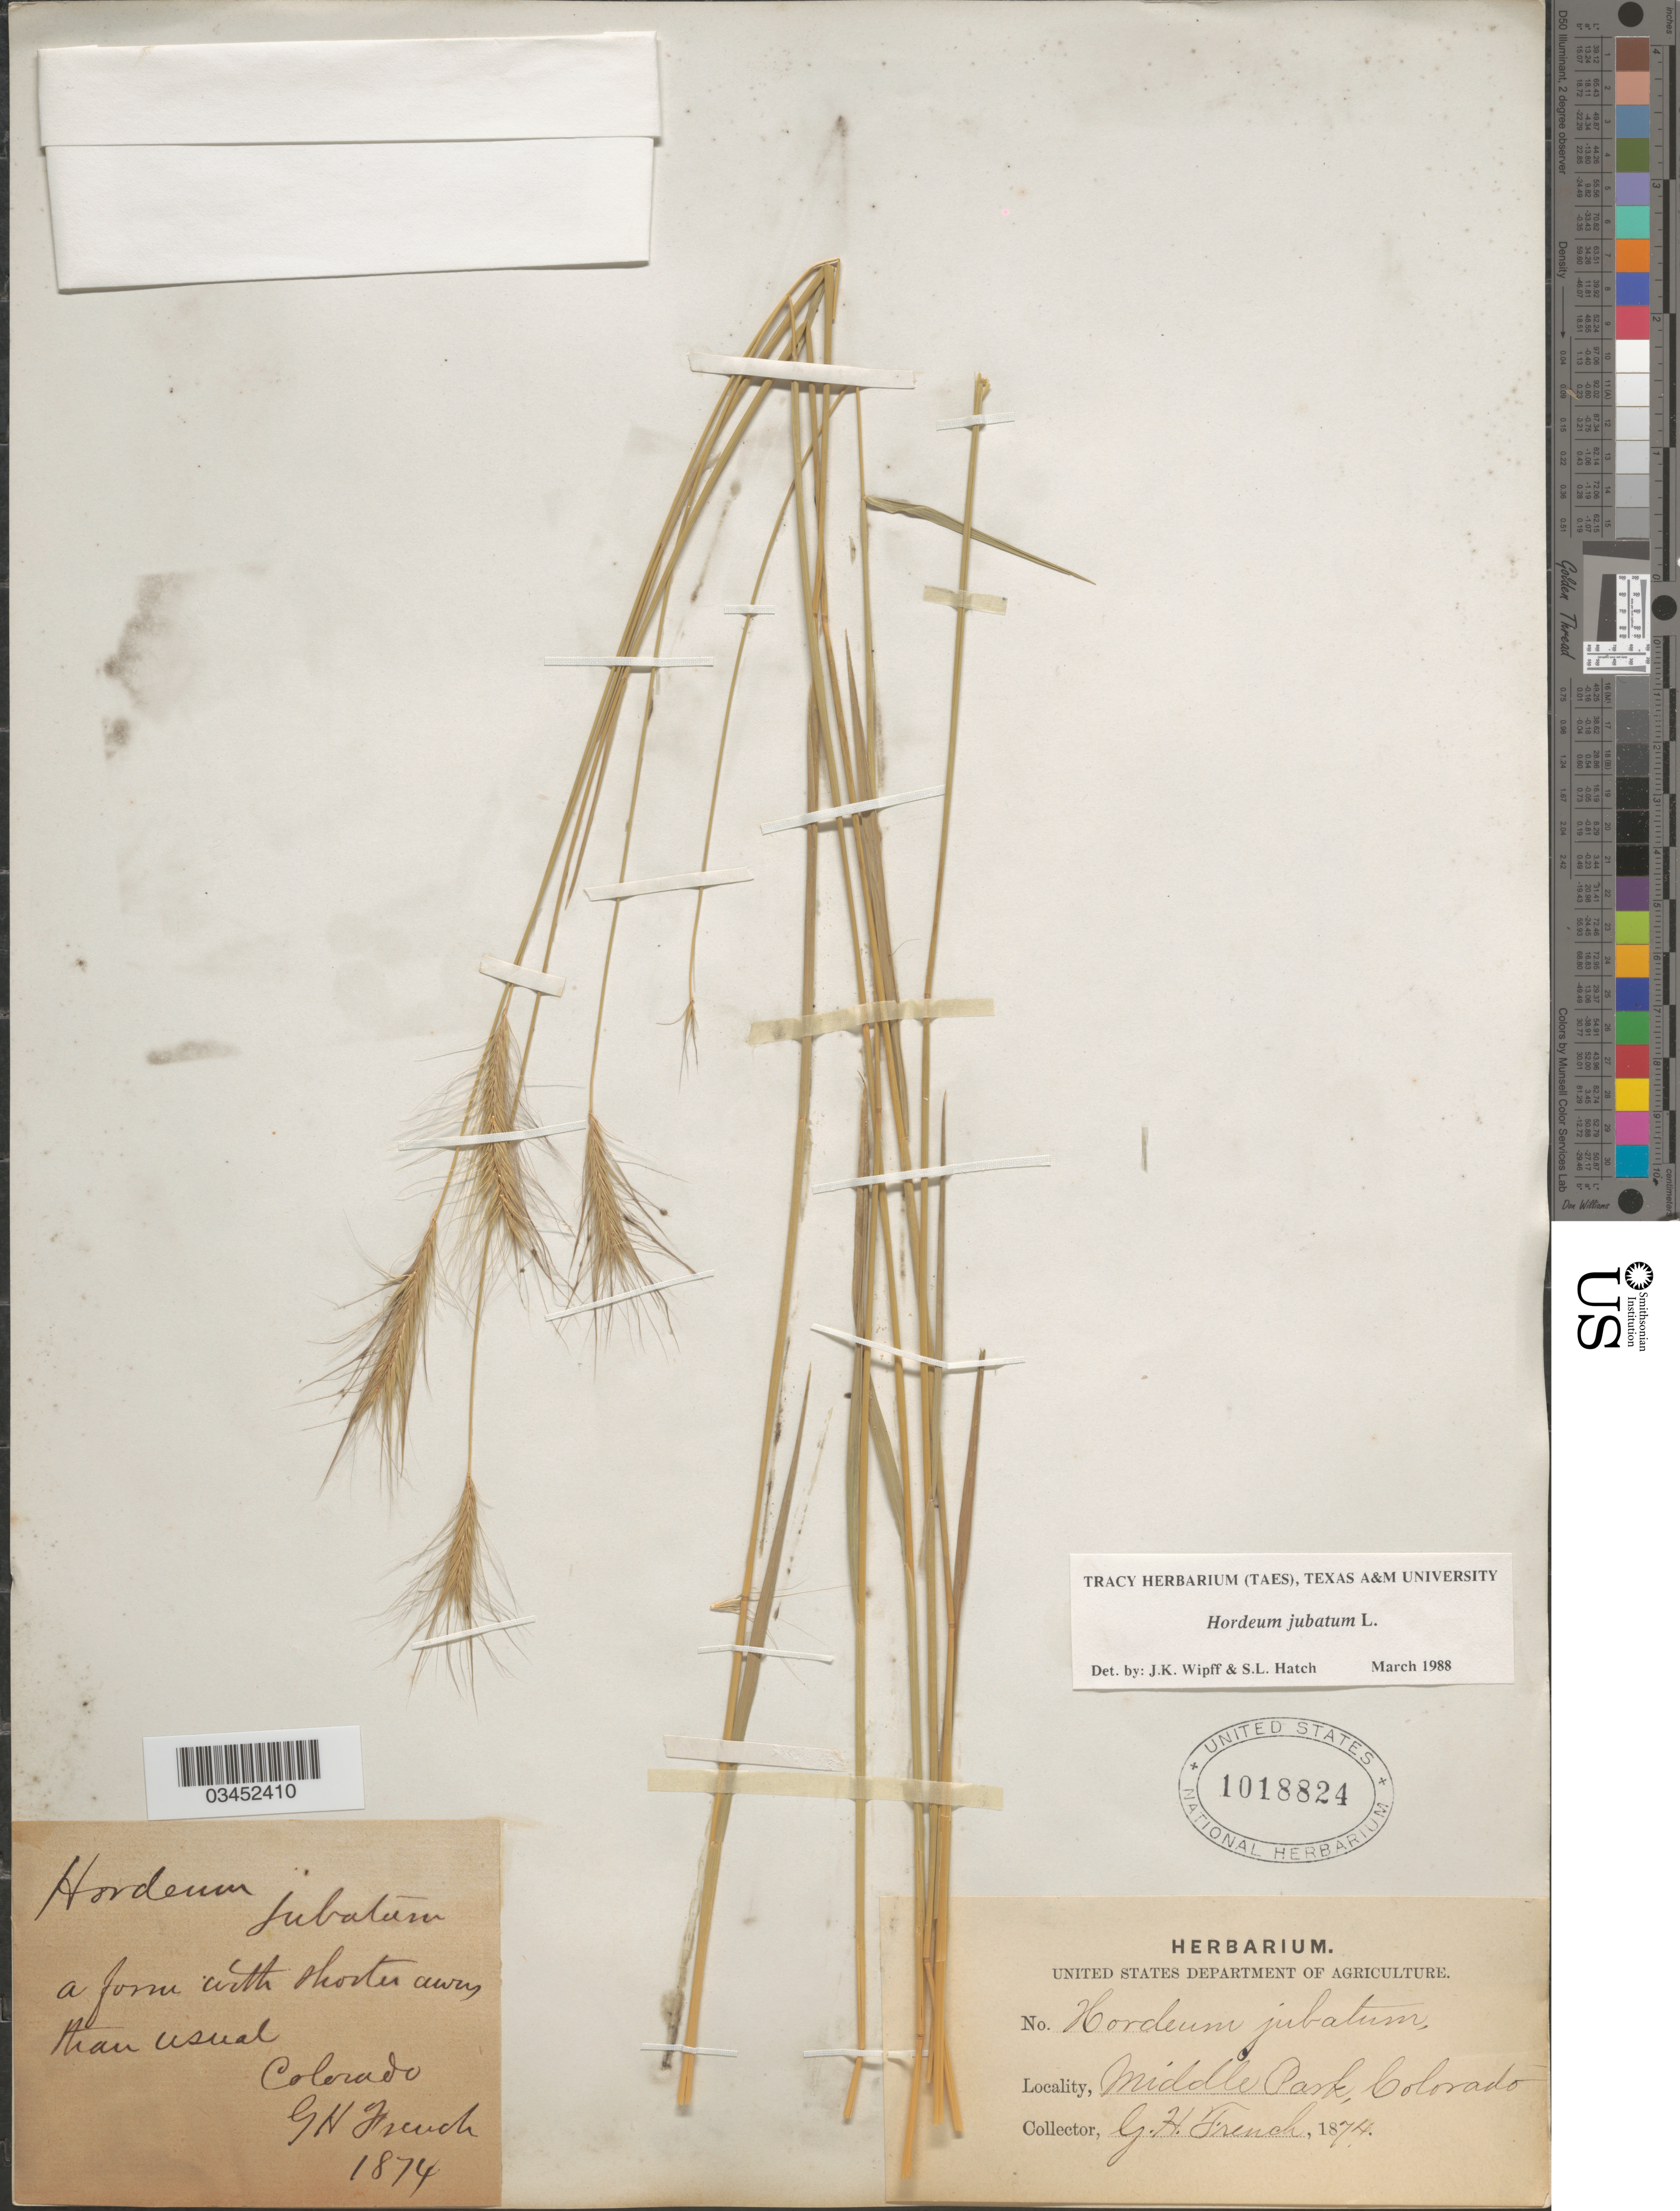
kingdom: Plantae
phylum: Tracheophyta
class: Liliopsida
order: Poales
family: Poaceae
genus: Hordeum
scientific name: Hordeum jubatum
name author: L.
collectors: G. H. French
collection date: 1874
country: United States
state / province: Colorado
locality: Middle Park.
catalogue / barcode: US 1018824